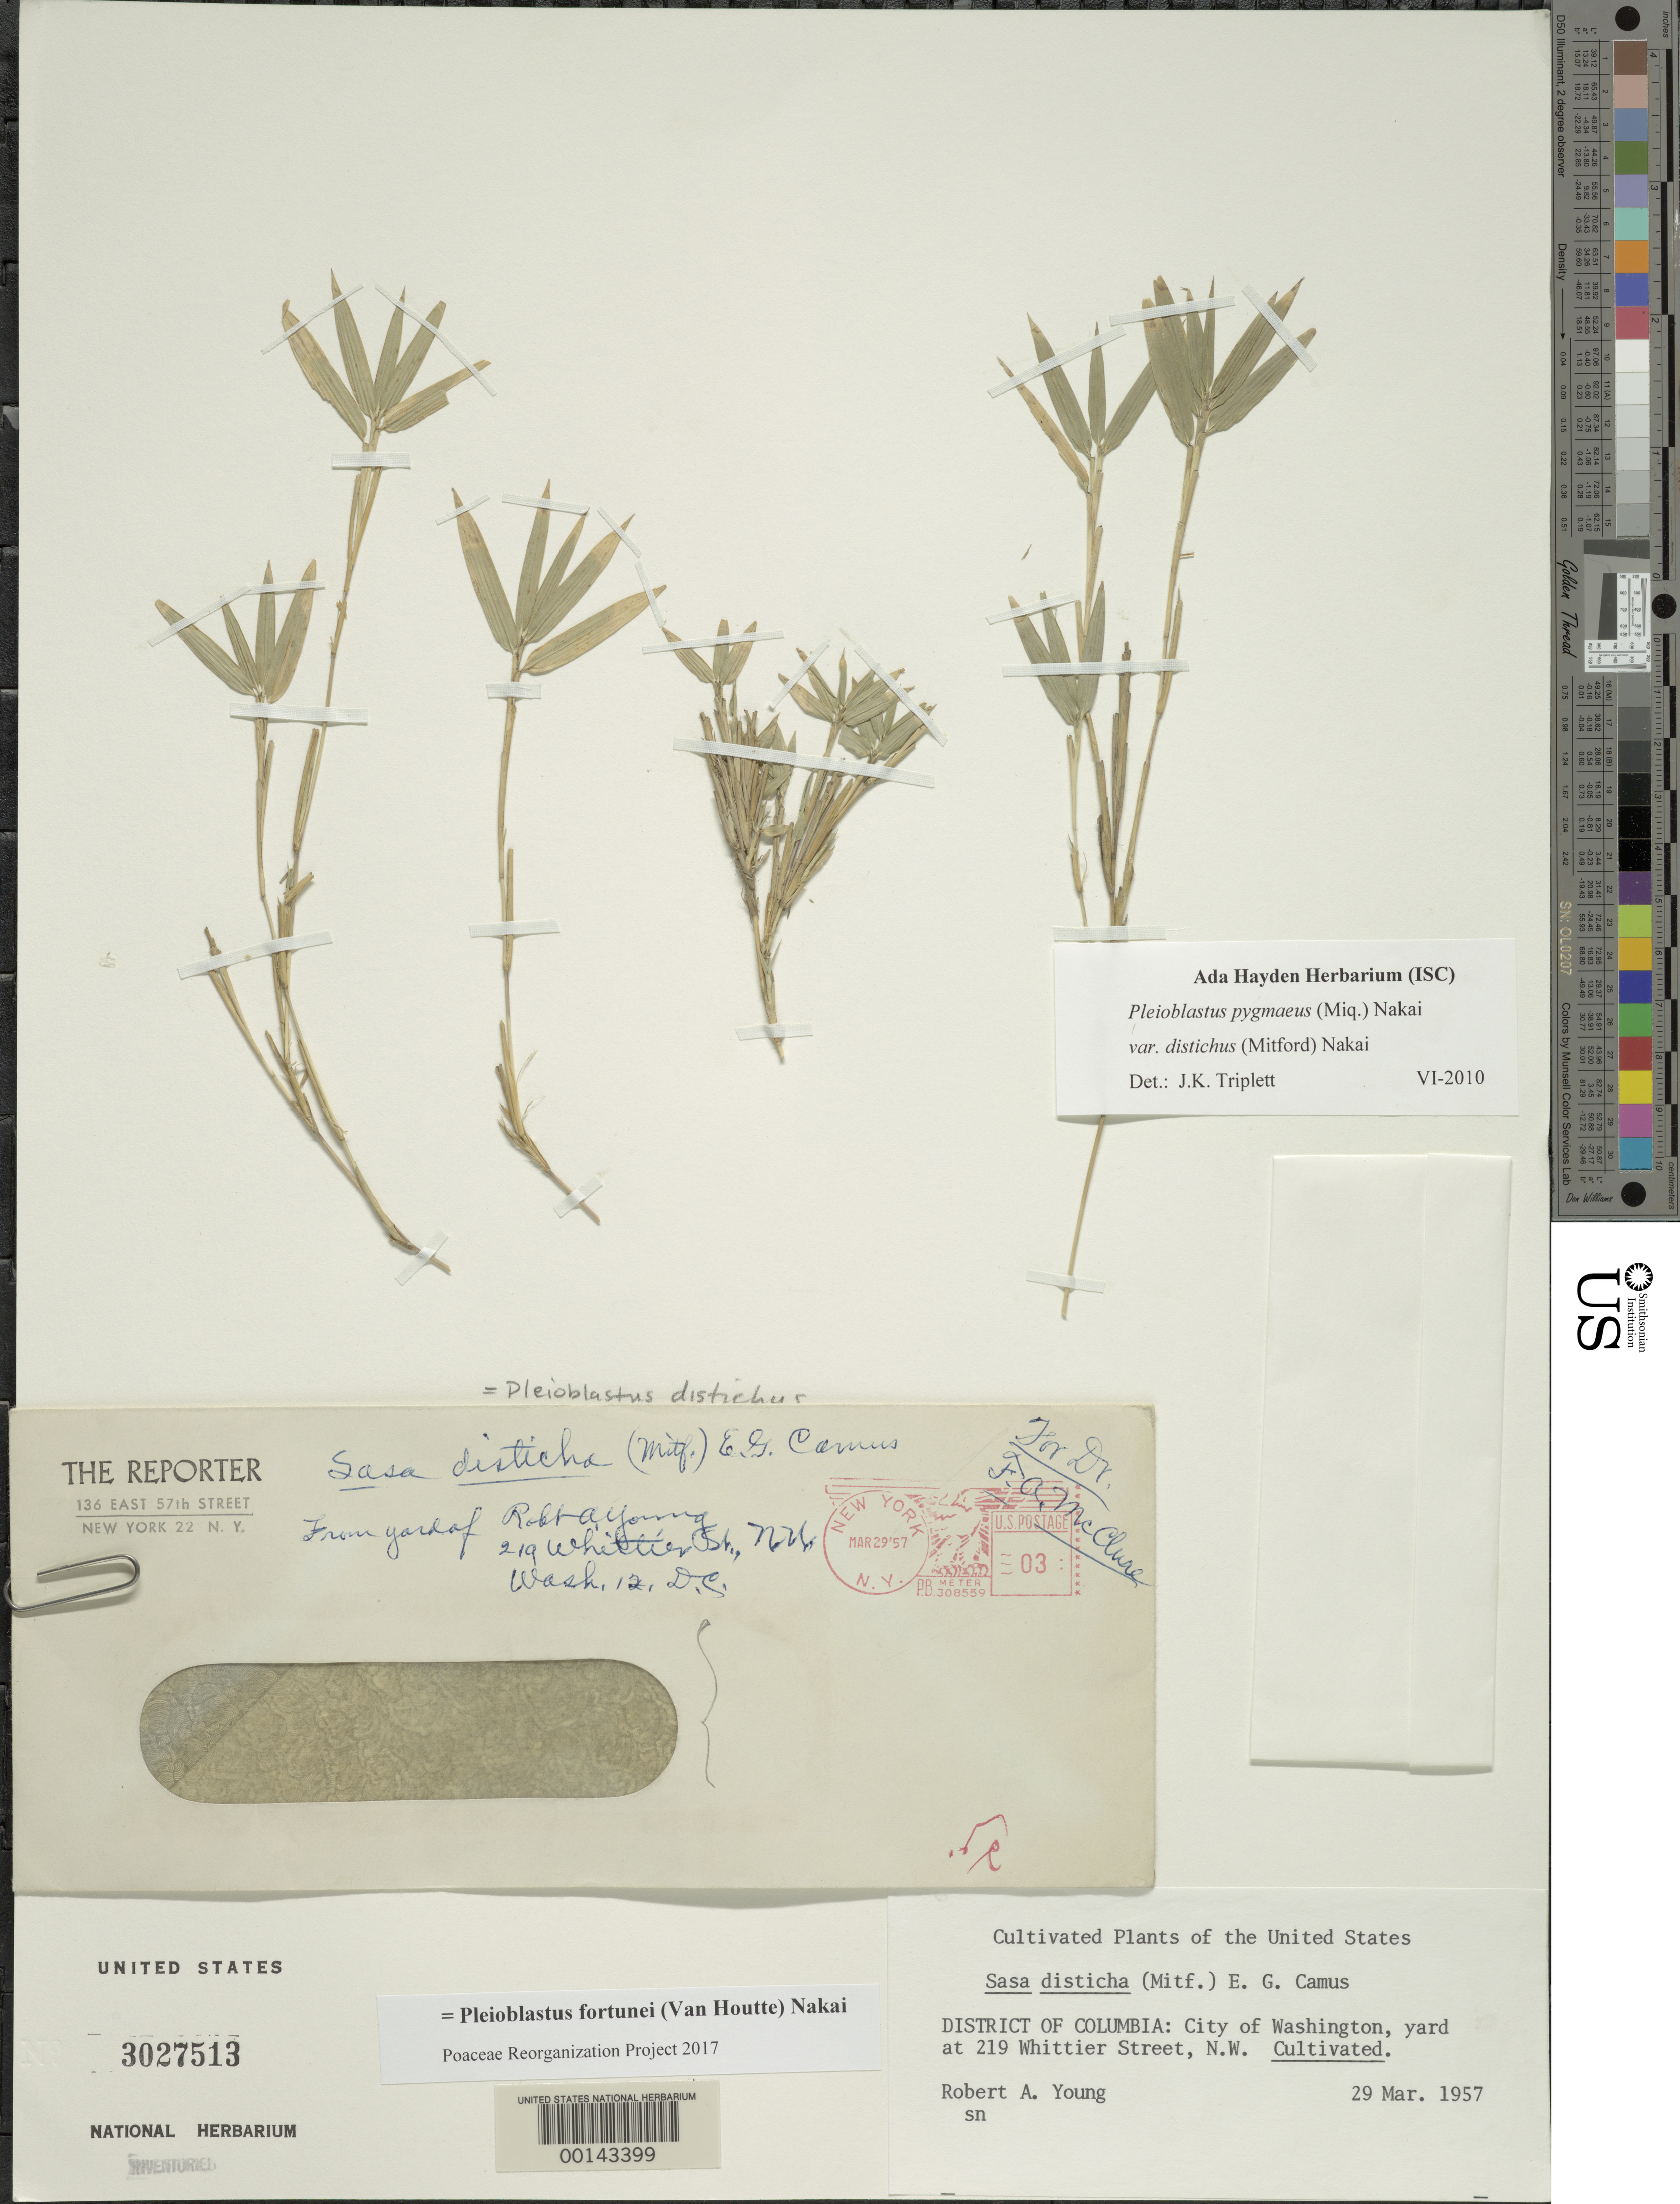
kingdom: Plantae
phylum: Tracheophyta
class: Liliopsida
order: Poales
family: Poaceae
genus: Pleioblastus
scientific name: Pleioblastus fortunei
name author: (Van Houtte) Nakai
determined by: Poaceae Reorganization Project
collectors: R. A. Young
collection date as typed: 29 Mar 1957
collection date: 1957-03-29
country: United States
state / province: District of Columbia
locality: Washington d.c. whittier st.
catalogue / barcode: US 3027513